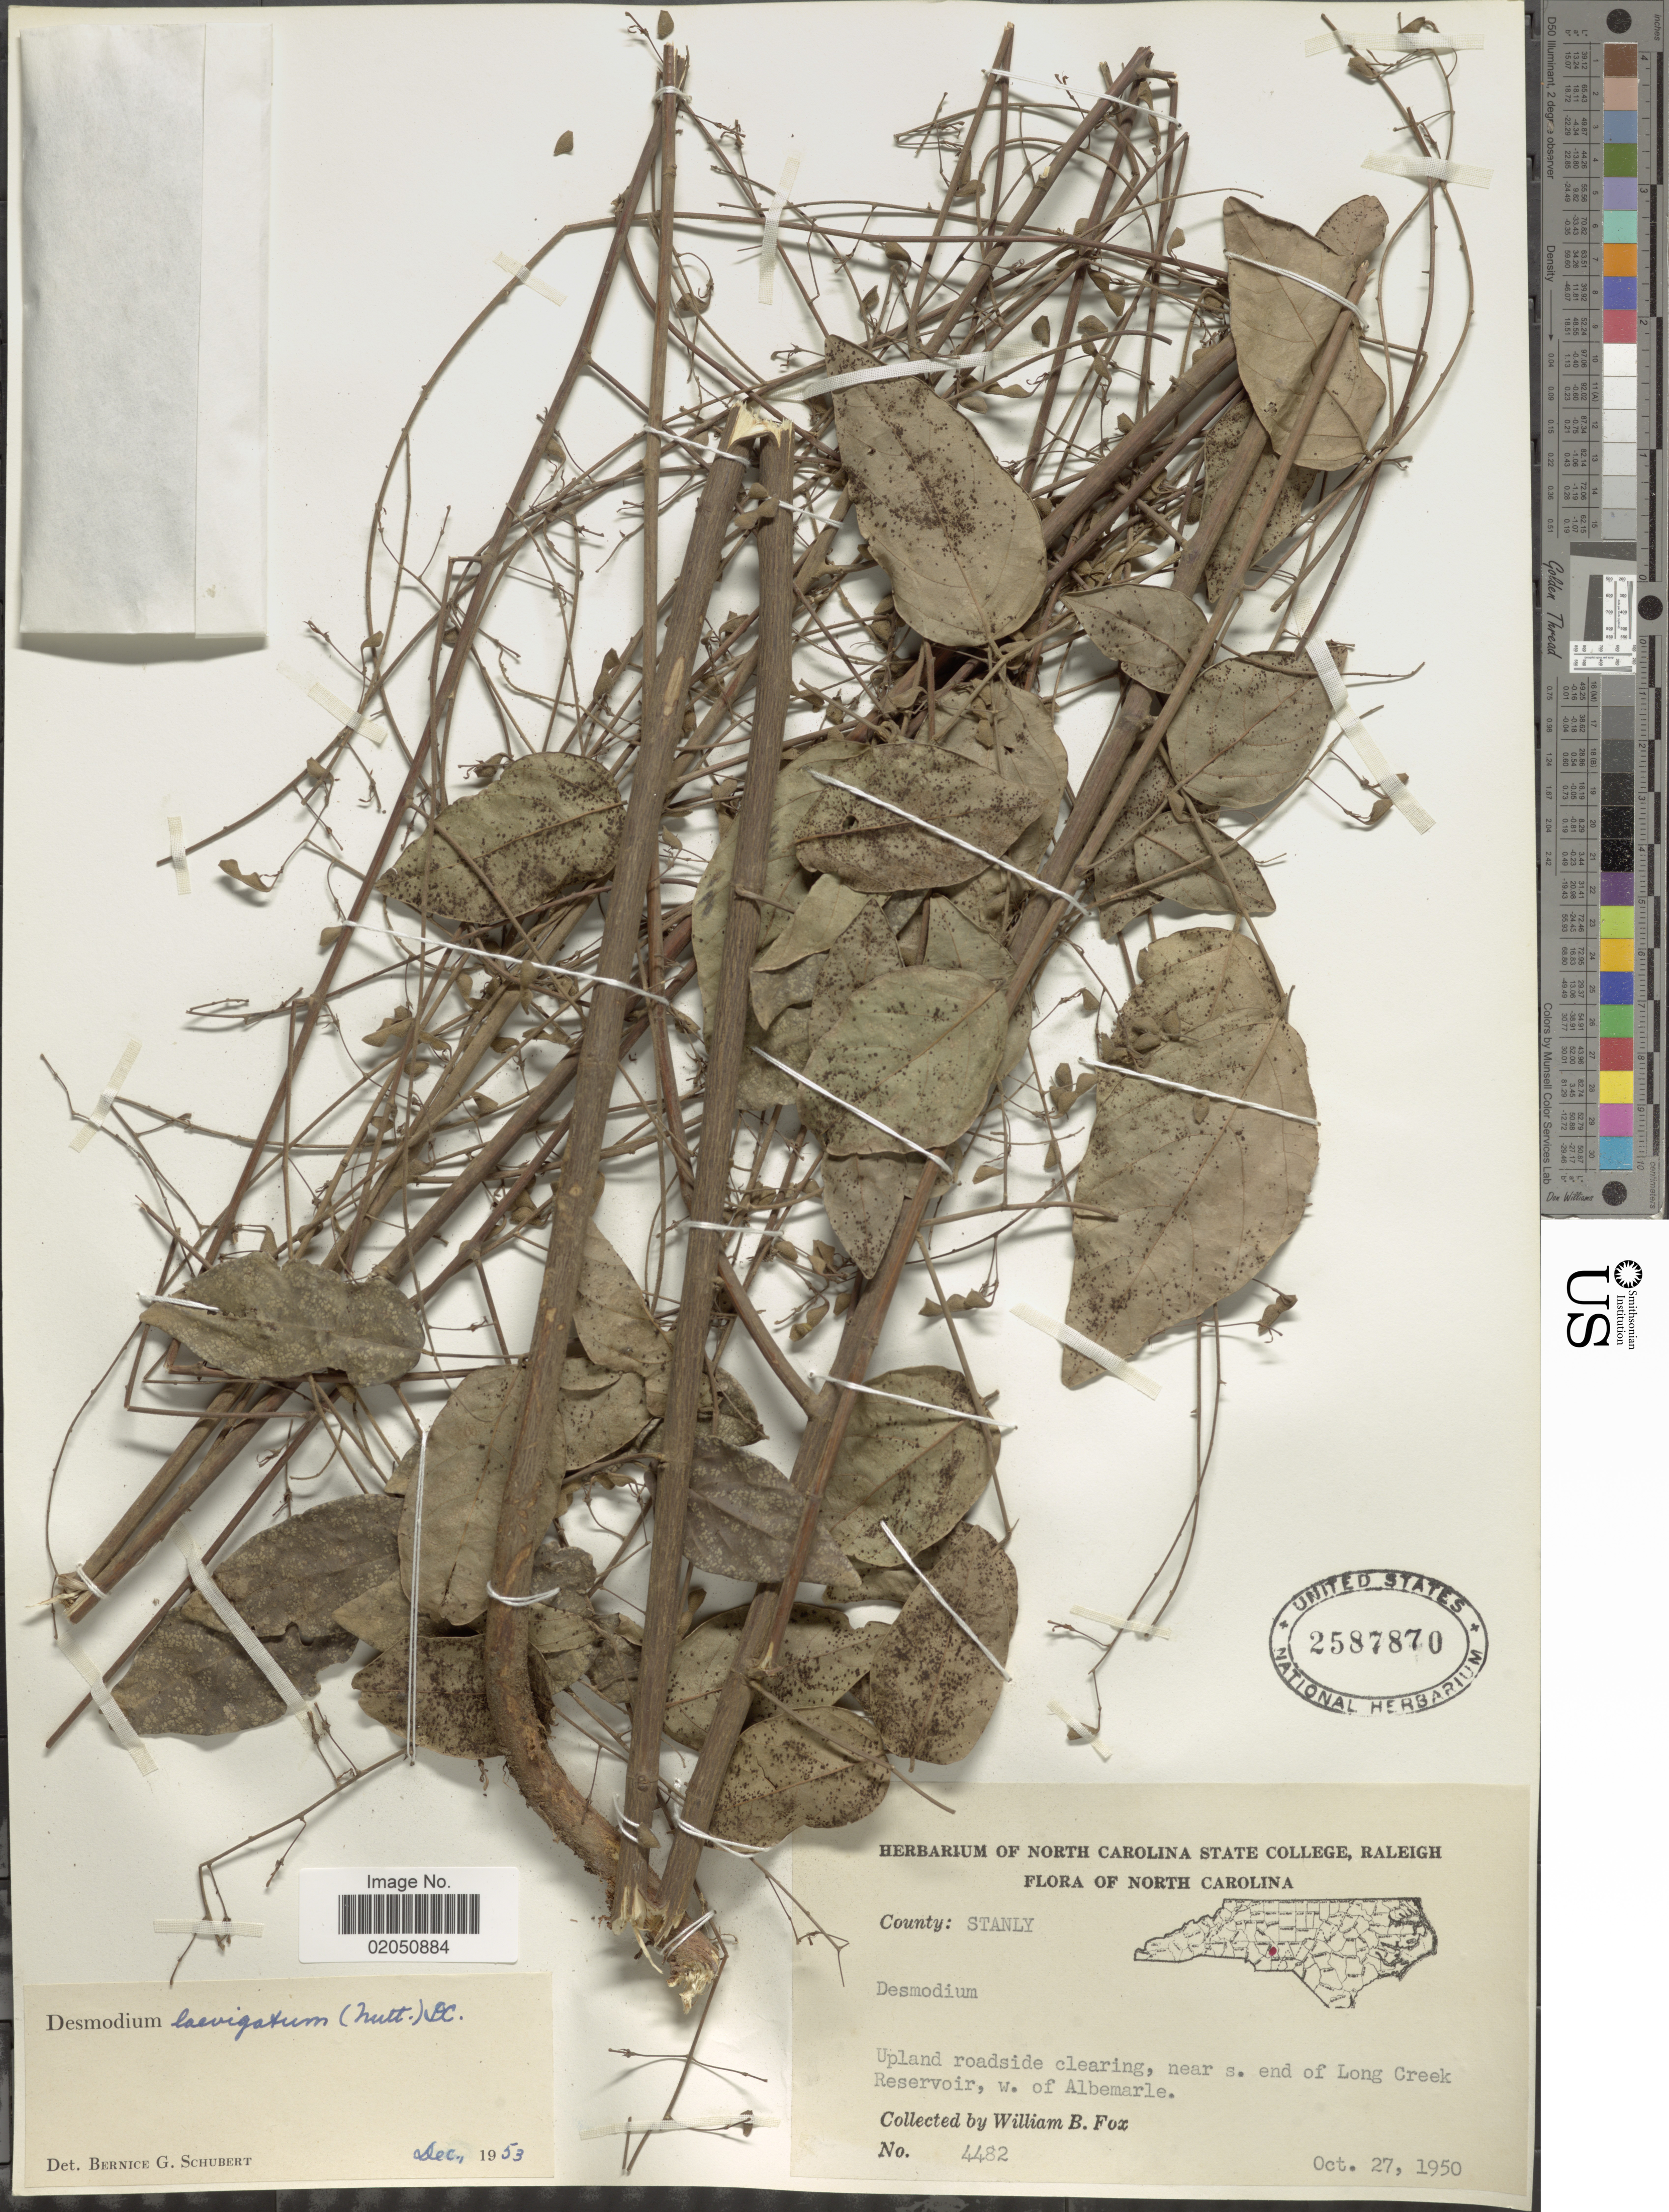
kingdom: Plantae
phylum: Tracheophyta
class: Magnoliopsida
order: Fabales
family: Fabaceae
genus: Desmodium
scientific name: Desmodium laevigatum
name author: (Nutt.) DC.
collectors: W. B. Fox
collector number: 4482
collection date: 1950-10-27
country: United States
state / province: North Carolina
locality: County: Stanly, Upland roadside clearing, near s. end of Long Creek Reservoir,w. of Albemarle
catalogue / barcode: US 2587870